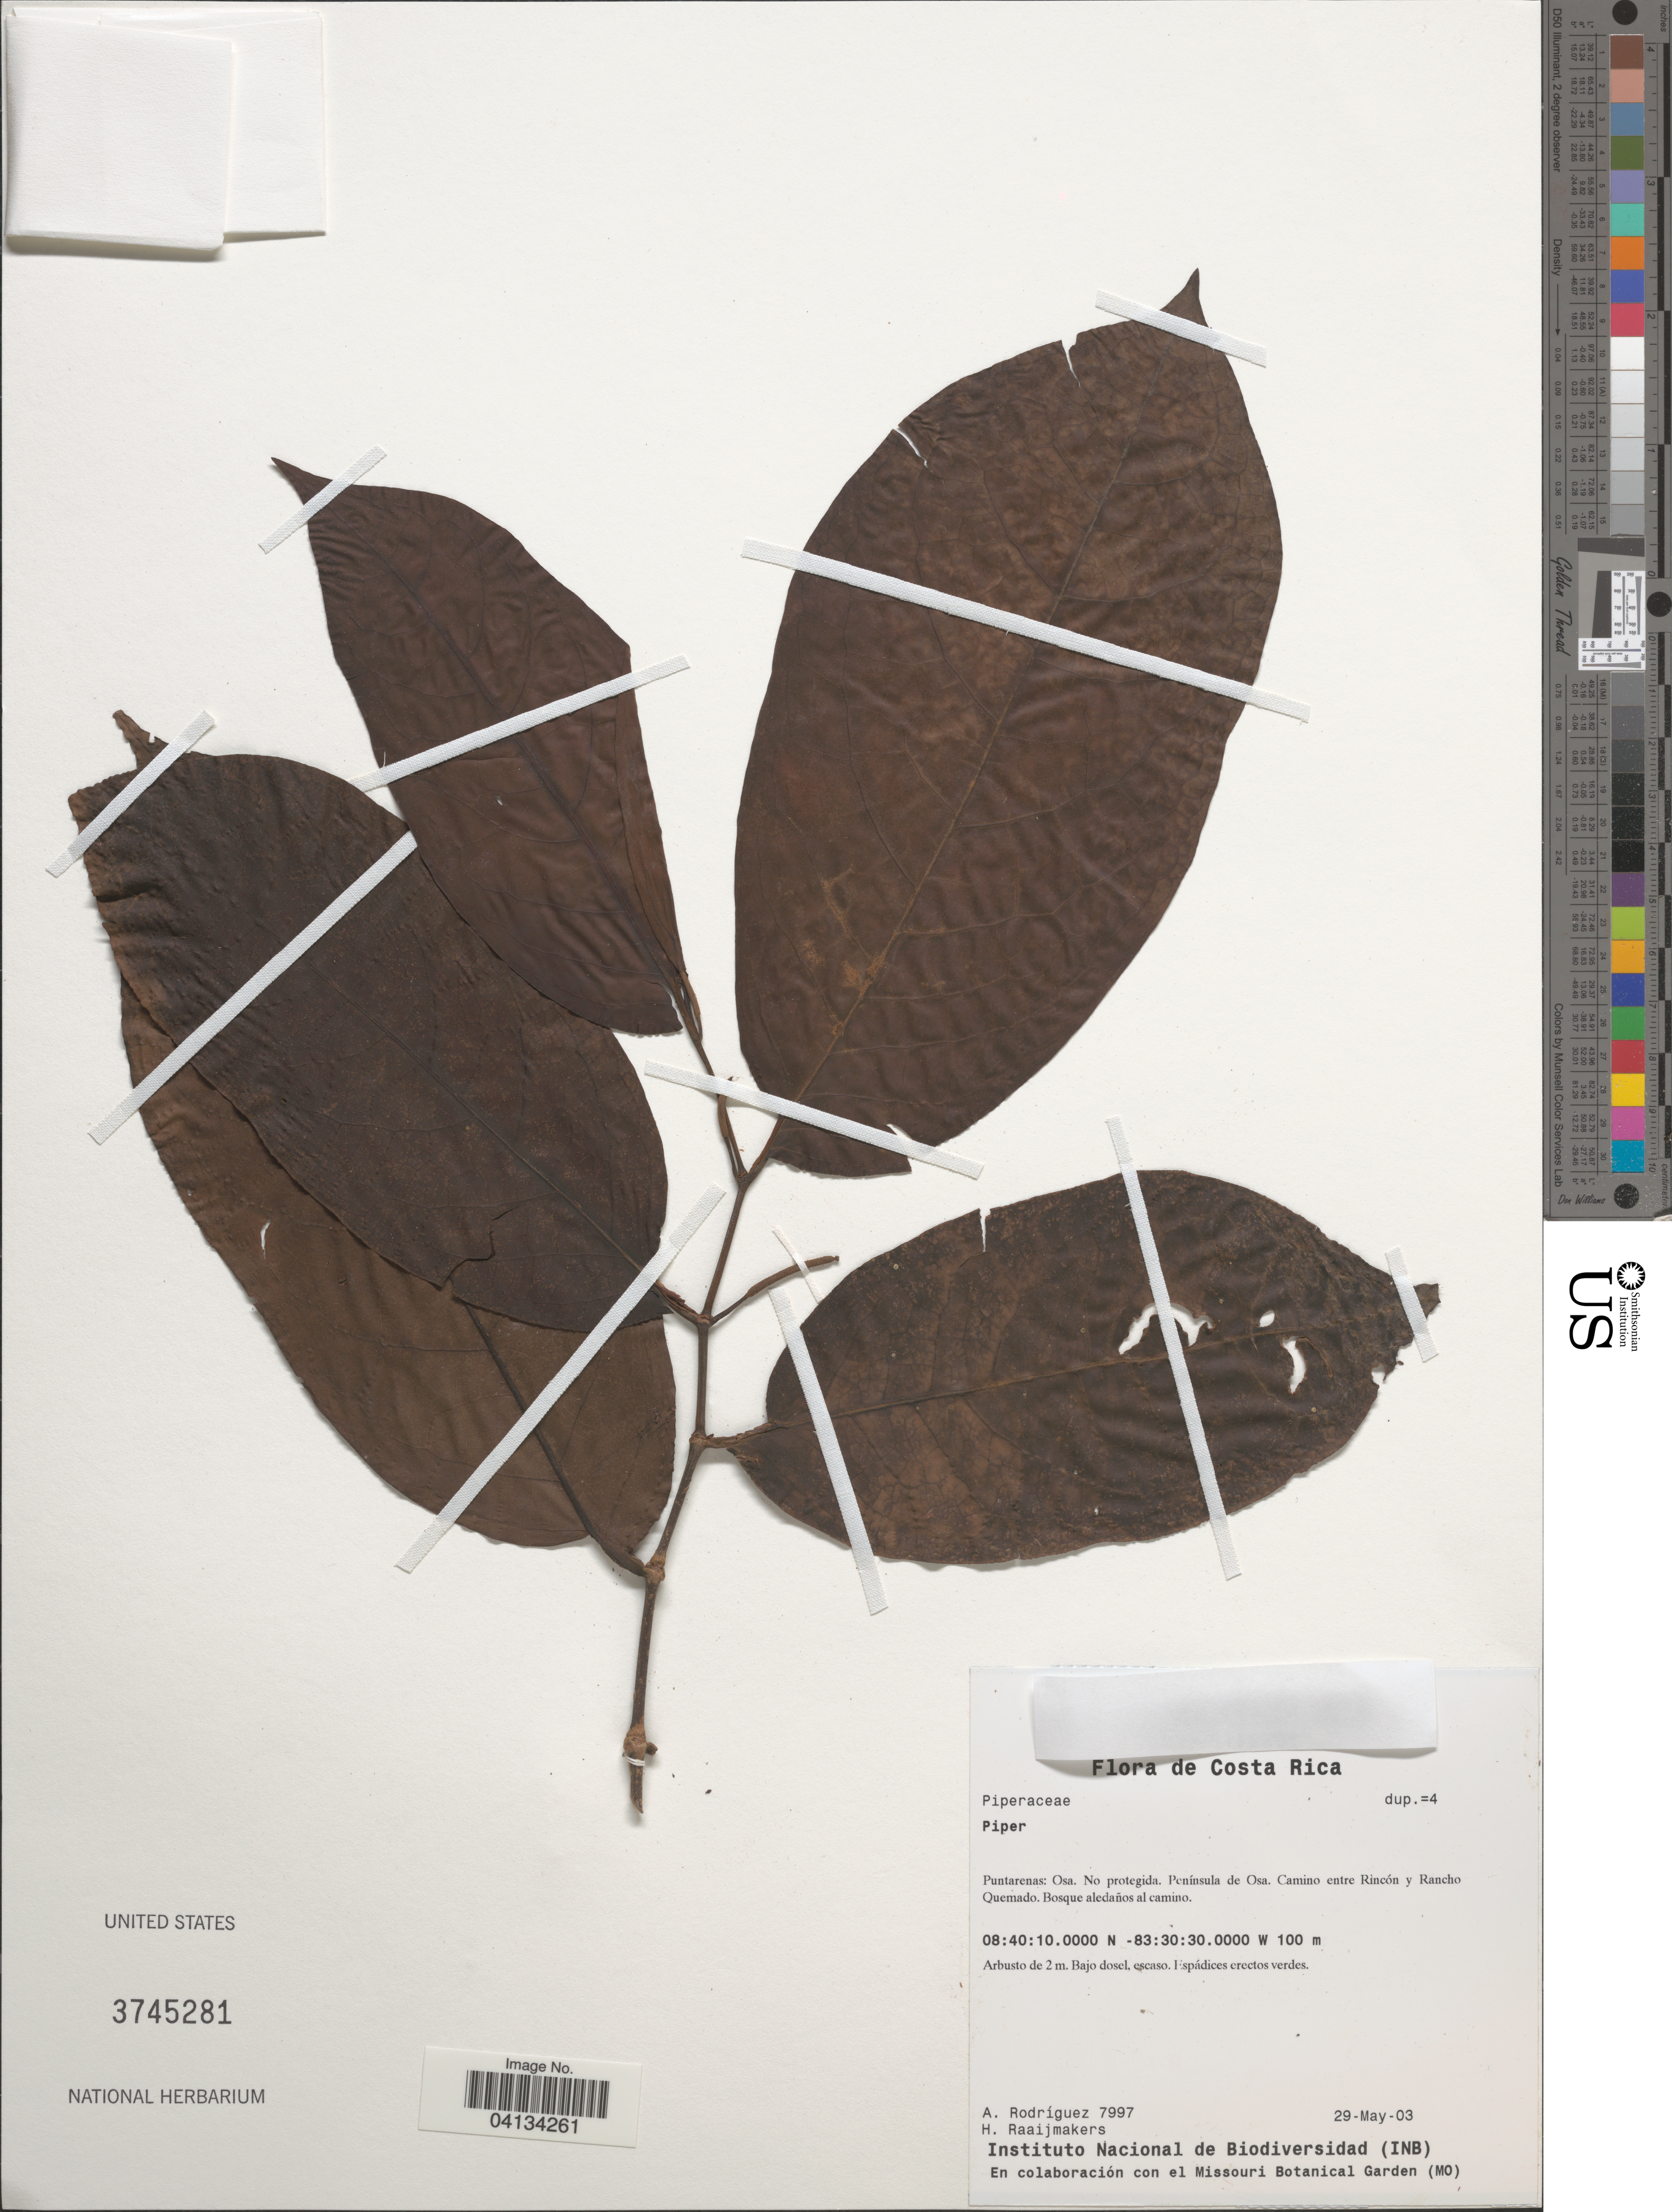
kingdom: Plantae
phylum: Tracheophyta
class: Magnoliopsida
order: Piperales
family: Piperaceae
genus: Piper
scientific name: Piper sp.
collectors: A. Rodríguez & H. Raaijmakers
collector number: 7997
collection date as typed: Transcribed d/m/y: 29/5/3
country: Costa Rica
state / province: Puntarenas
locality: Osa. No protegida. Península de Osa. Camino entre Rincón y Rancho Quemado. Bosque aledaños al camino.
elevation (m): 100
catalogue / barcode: US 3745281